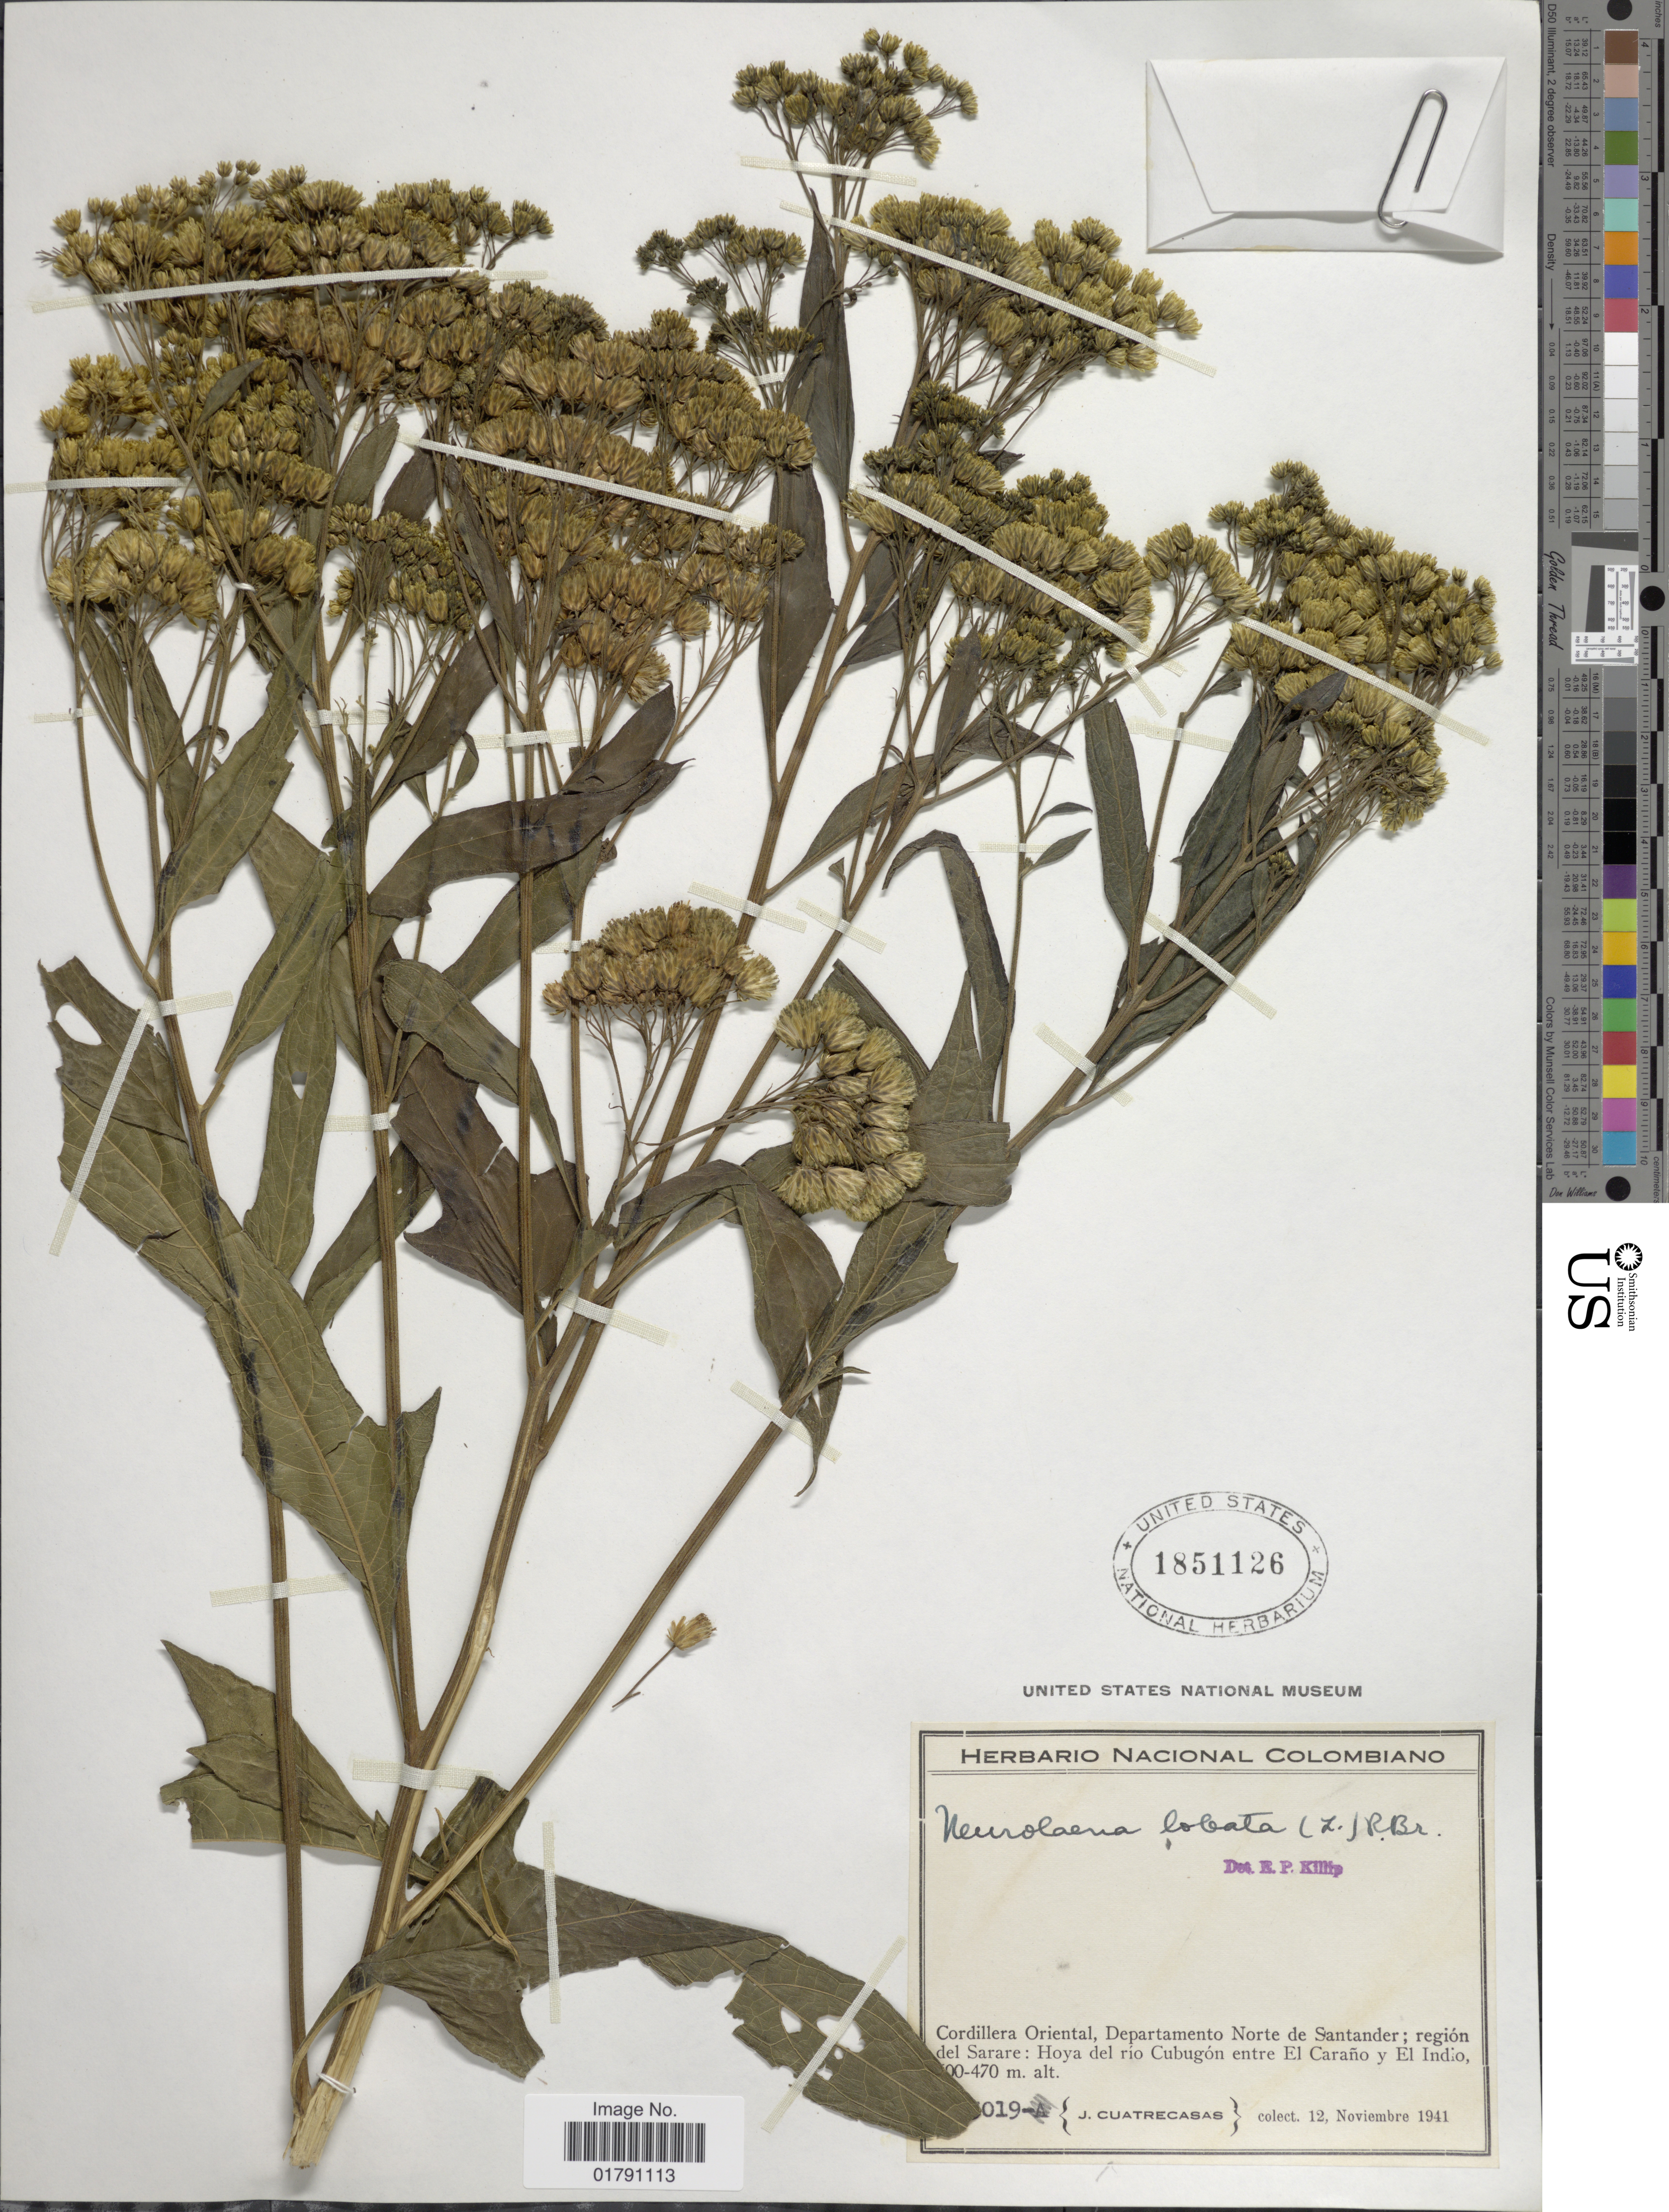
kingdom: Plantae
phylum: Tracheophyta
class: Magnoliopsida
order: Asterales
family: Asteraceae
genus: Neurolaena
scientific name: Neurolaena lobata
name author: (L.) R. Br. ex Cass.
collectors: J. Cuatrecasas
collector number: !019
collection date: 1941-11-12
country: Colombia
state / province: Norte de Santander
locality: Cordillera Oriental, región del Sarare, Hoya del río Cubugón entre El Caraño y El Indio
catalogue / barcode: US 1851126